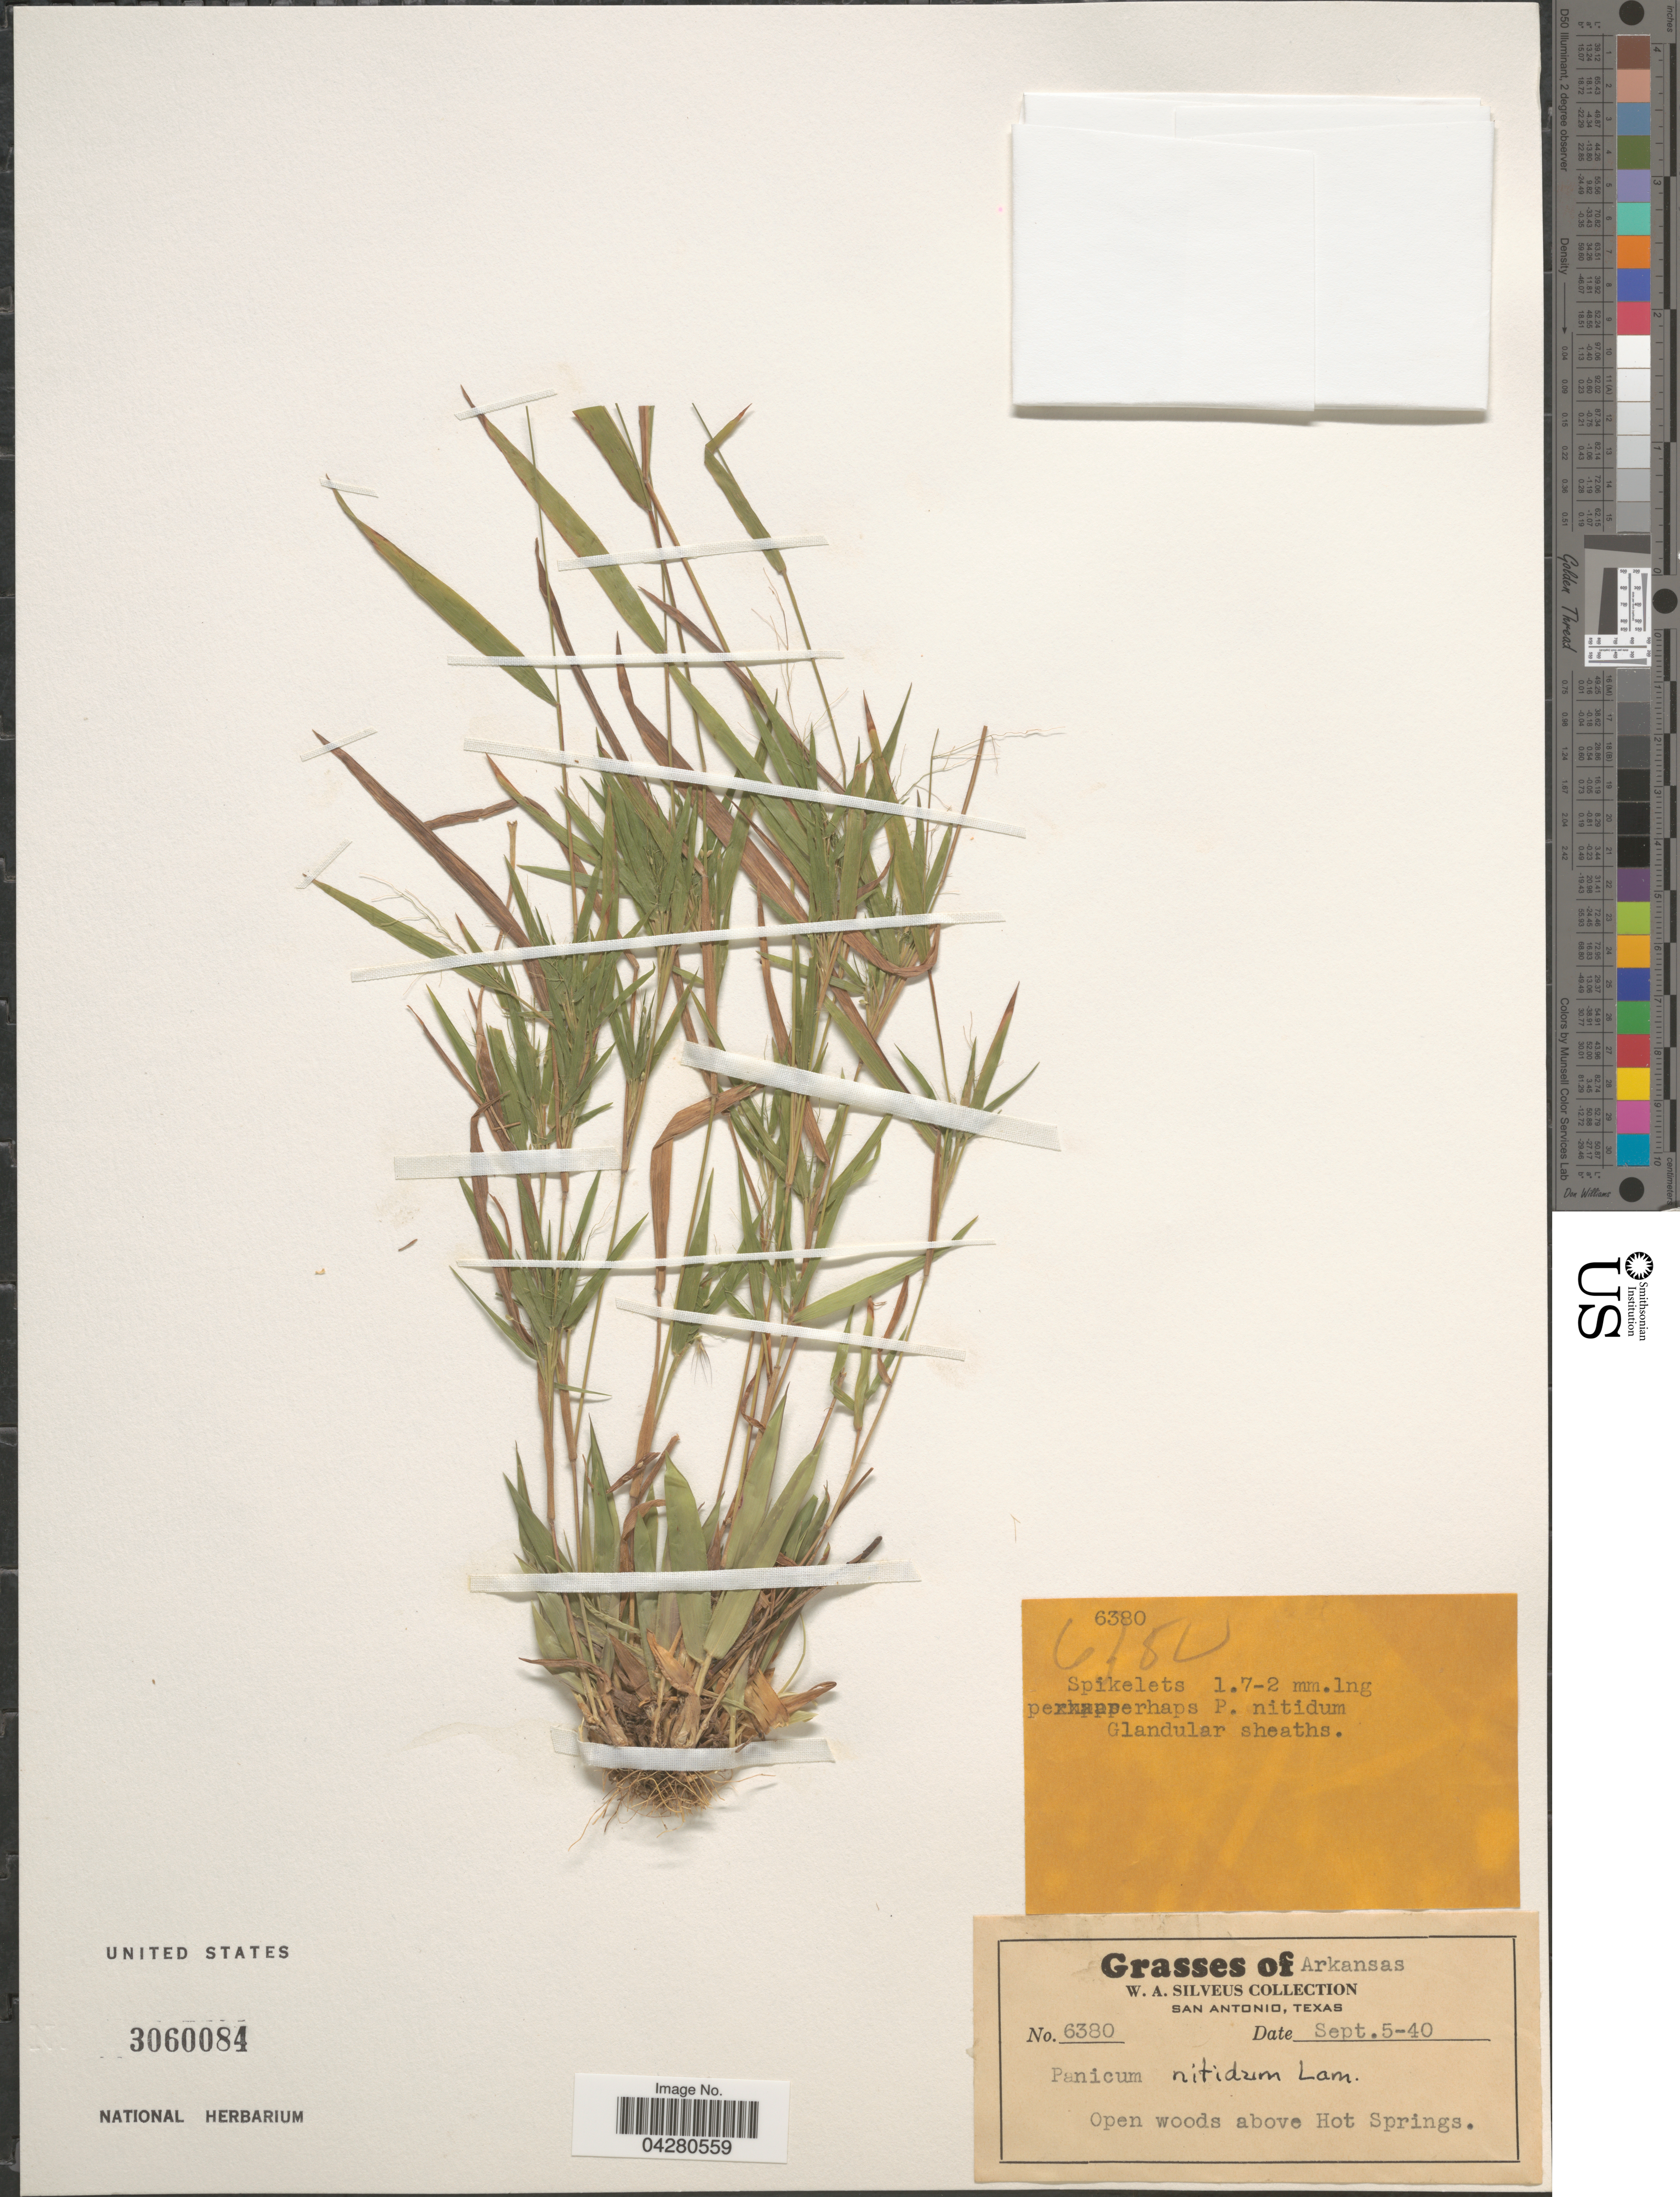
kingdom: Plantae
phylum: Tracheophyta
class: Liliopsida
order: Poales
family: Poaceae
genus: Dichanthelium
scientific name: Dichanthelium dichotomum var. dichotomum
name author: (L.) Gould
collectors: W. Silveus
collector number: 6380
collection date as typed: Transcribed d/m/y: 5/9/40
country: United States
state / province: Arkansas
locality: Open woods above Hot Springs.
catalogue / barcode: US 3060084